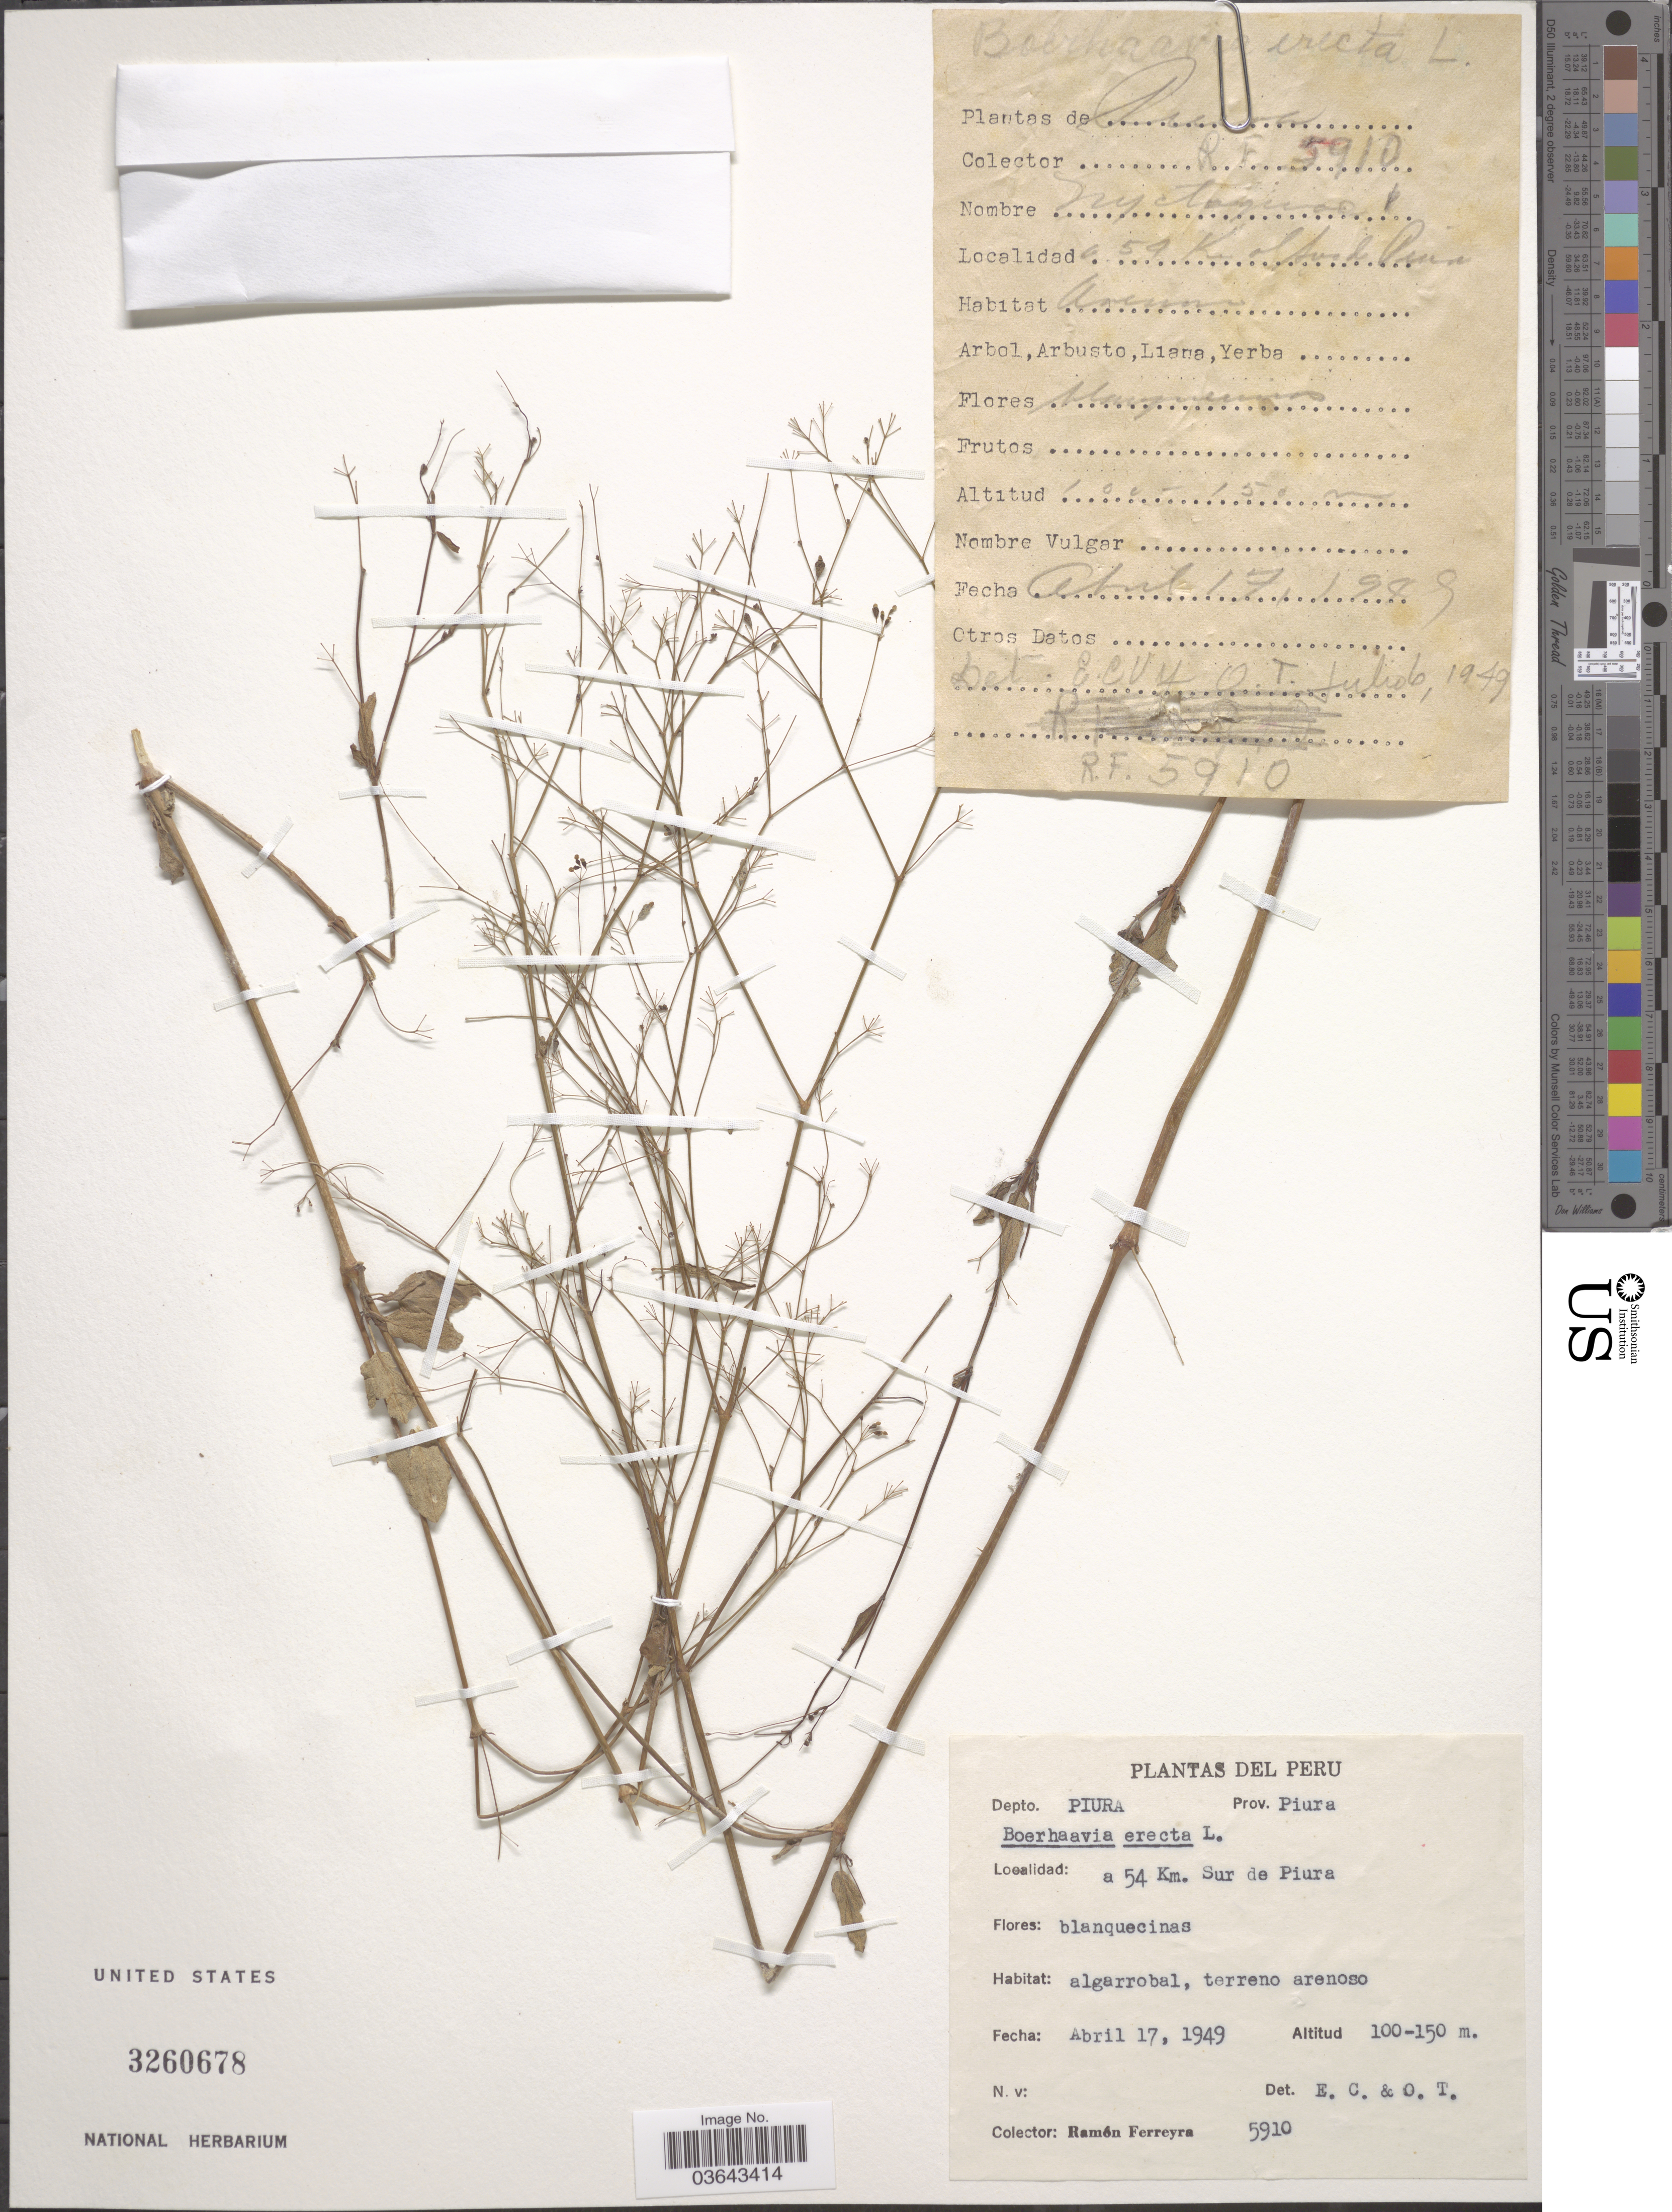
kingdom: Plantae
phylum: Tracheophyta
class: Magnoliopsida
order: Caryophyllales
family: Nyctaginaceae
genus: Boerhavia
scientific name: Boerhavia erecta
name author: L.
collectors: R. A. Ferreyra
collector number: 5910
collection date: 1949-04-17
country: Peru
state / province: Piura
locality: Depto. Piura. A 54 Km. Sur de Piura.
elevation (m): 100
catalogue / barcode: US 3260678